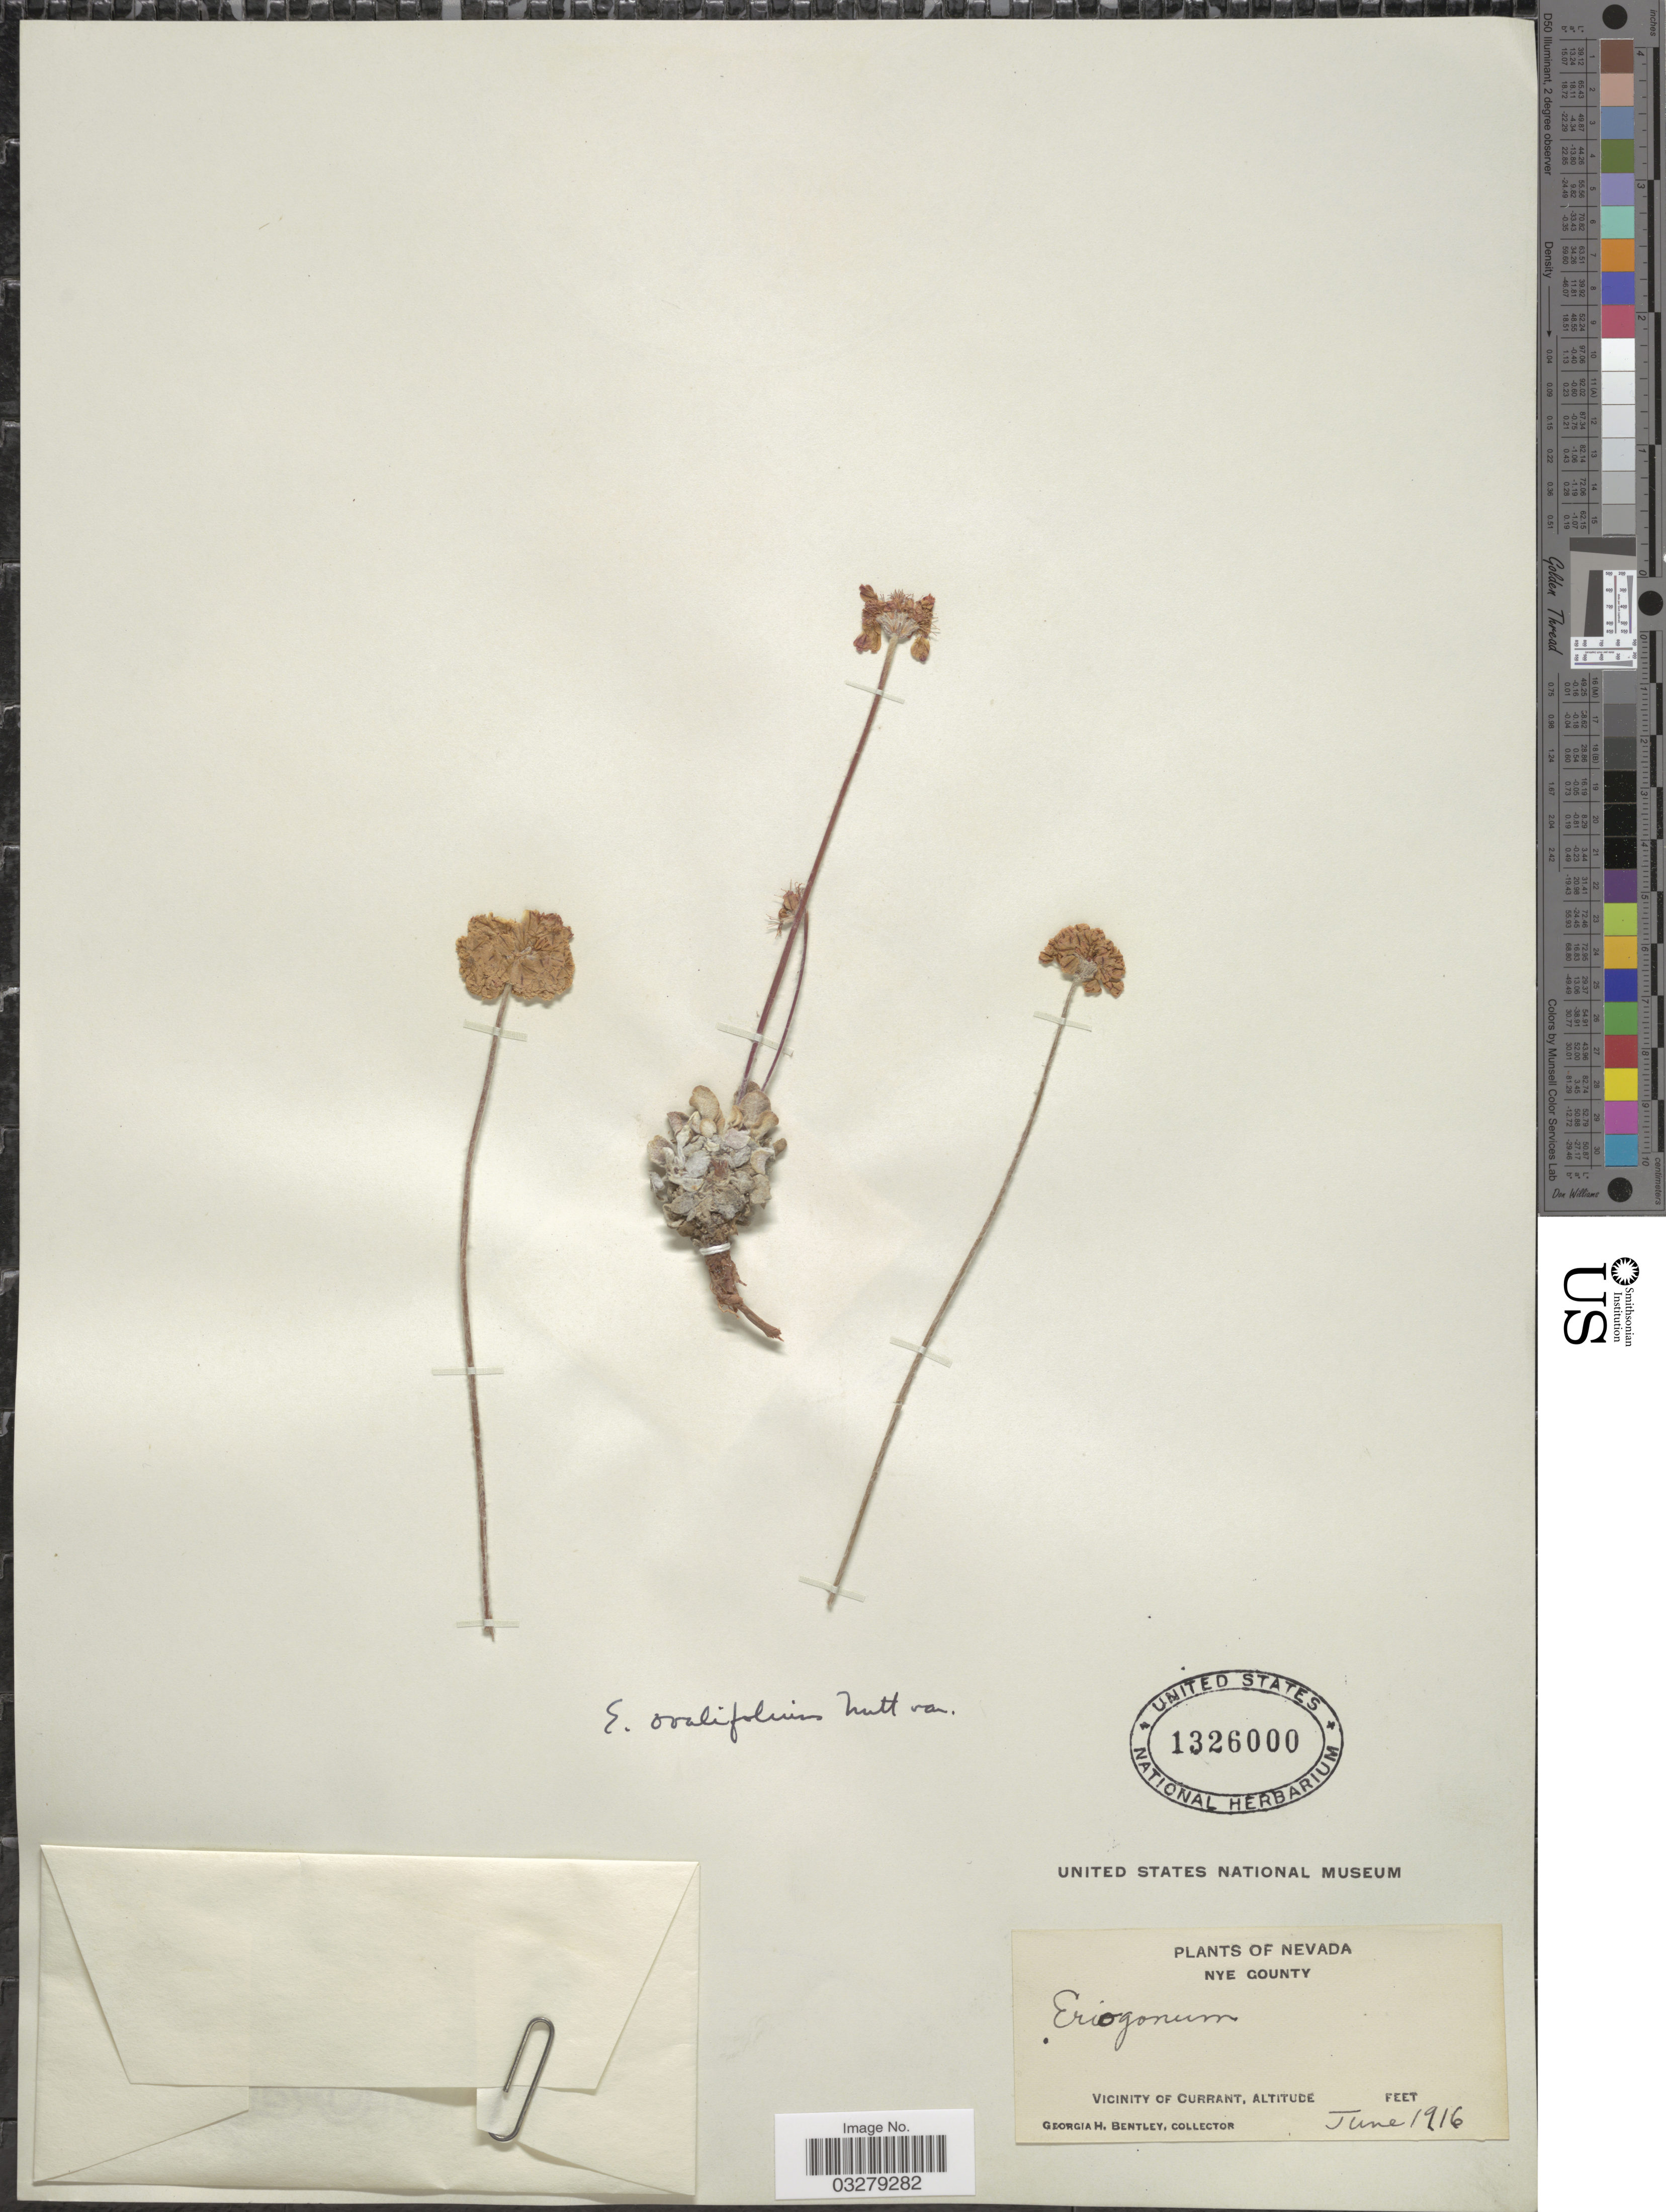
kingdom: Plantae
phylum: Tracheophyta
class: Magnoliopsida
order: Caryophyllales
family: Polygonaceae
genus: Eriogonum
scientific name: Eriogonum ovalifolium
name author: Nutt.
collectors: G. Bentley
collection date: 1916-06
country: United States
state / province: Nevada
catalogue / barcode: US 1326000